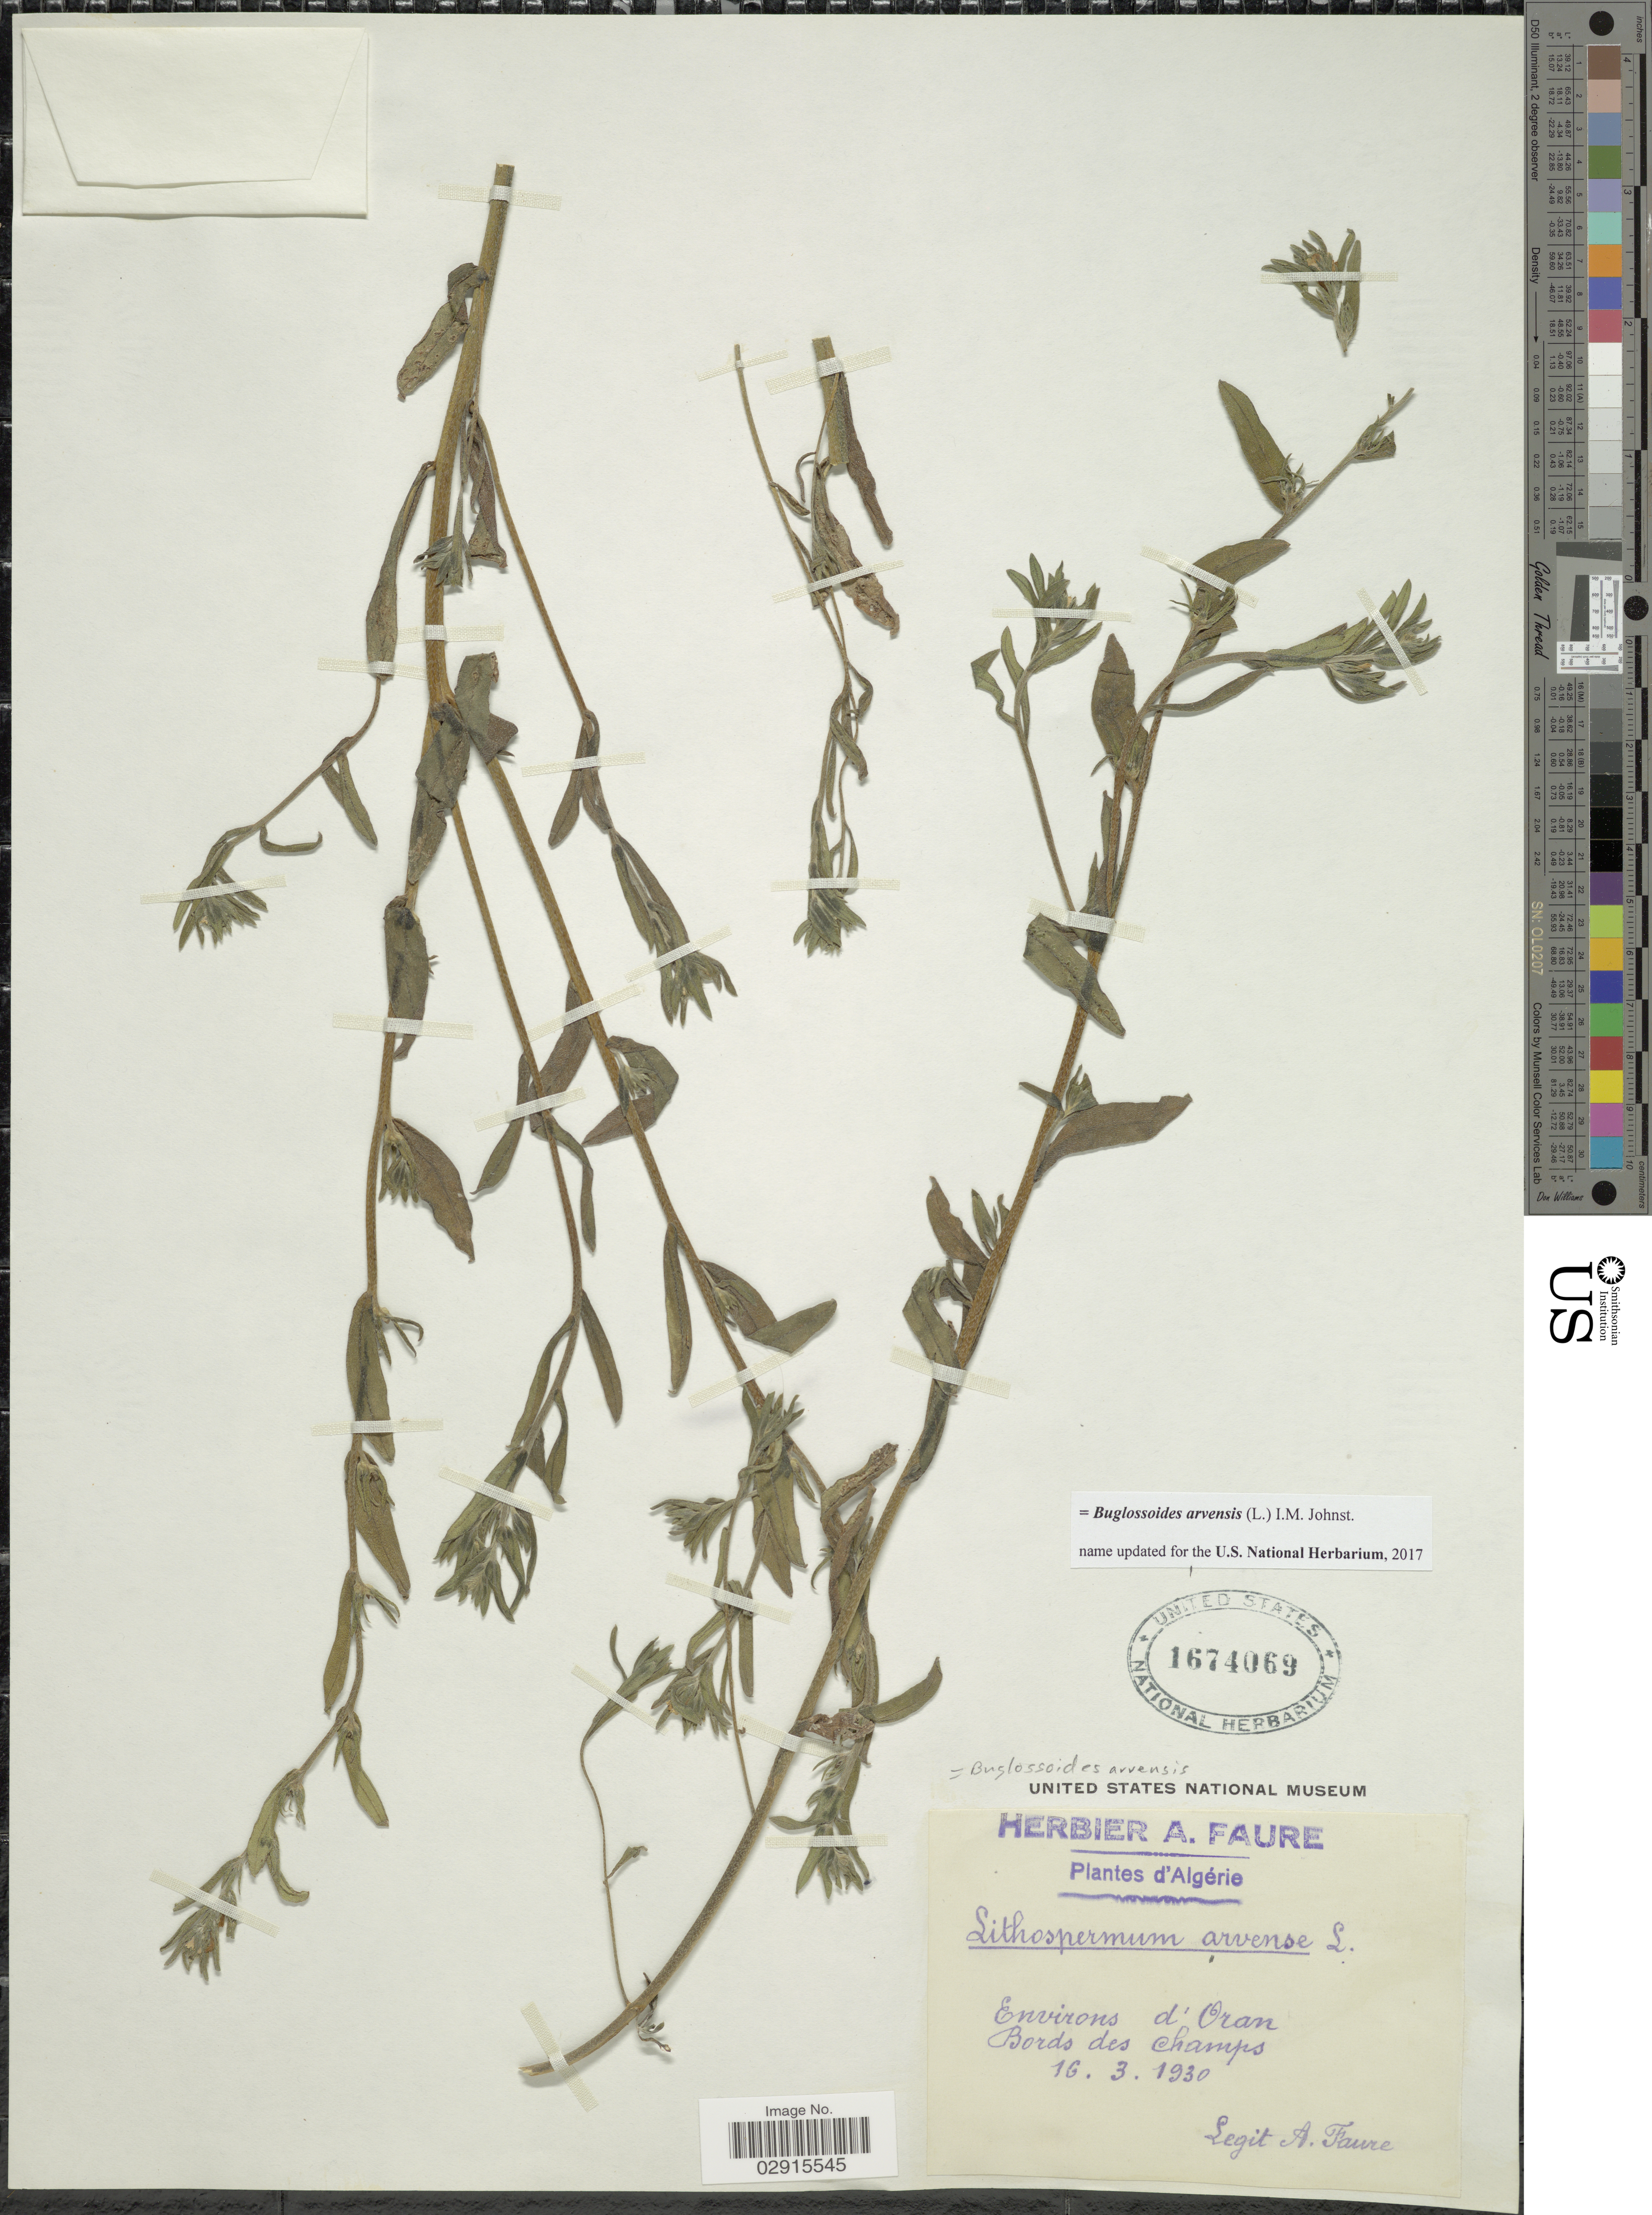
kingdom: Plantae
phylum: Tracheophyta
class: Magnoliopsida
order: Boraginales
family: Boraginaceae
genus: Buglossoides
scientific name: Buglossoides arvensis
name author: (L.) I.M. Johnst.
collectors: A. Faure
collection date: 1930-03-16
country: Algeria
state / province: Oran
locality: D'Algérie, Environs d'Oran.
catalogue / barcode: US 1674069